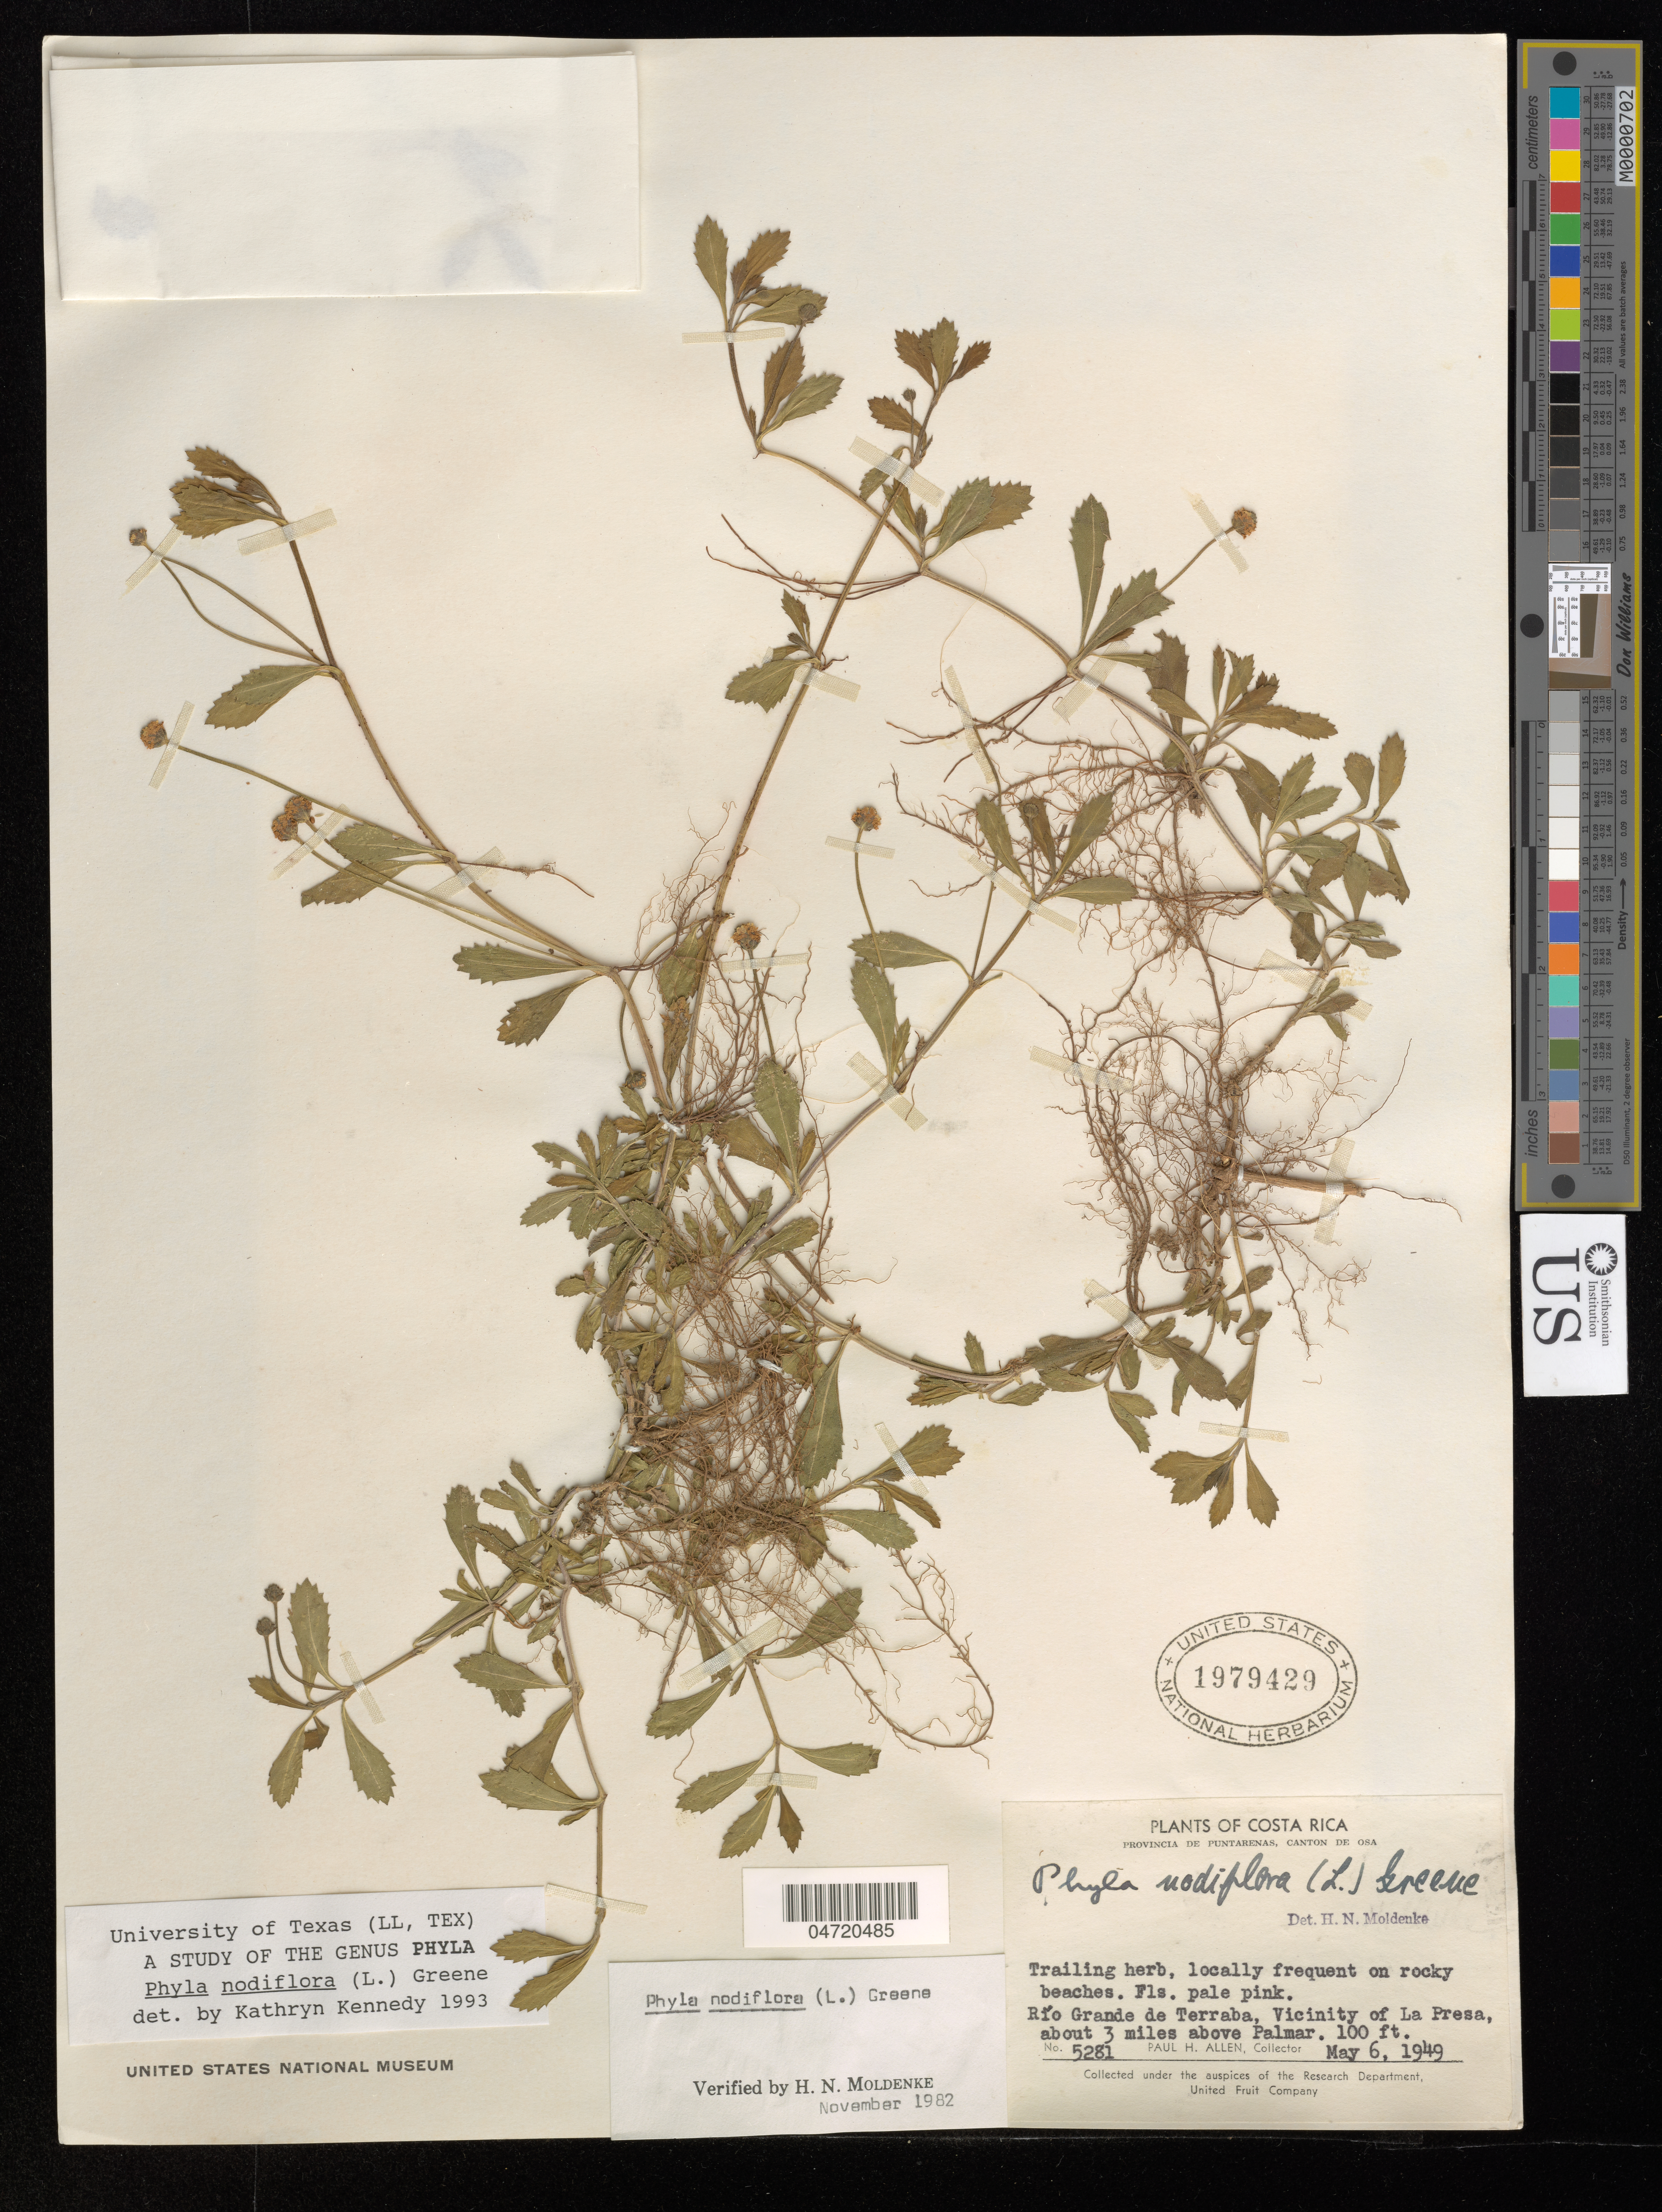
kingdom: Plantae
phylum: Tracheophyta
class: Magnoliopsida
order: Lamiales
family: Verbenaceae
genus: Phyla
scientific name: Phyla nodiflora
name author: (L.) Greene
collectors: P. H. Allen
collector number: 5281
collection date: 1949-05-06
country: Costa Rica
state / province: Puntarenas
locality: Canton de Osa. Río Grande de Terraba, Vicinity of La Presa, about 3 miles above Palmar.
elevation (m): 30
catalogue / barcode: US 1979429